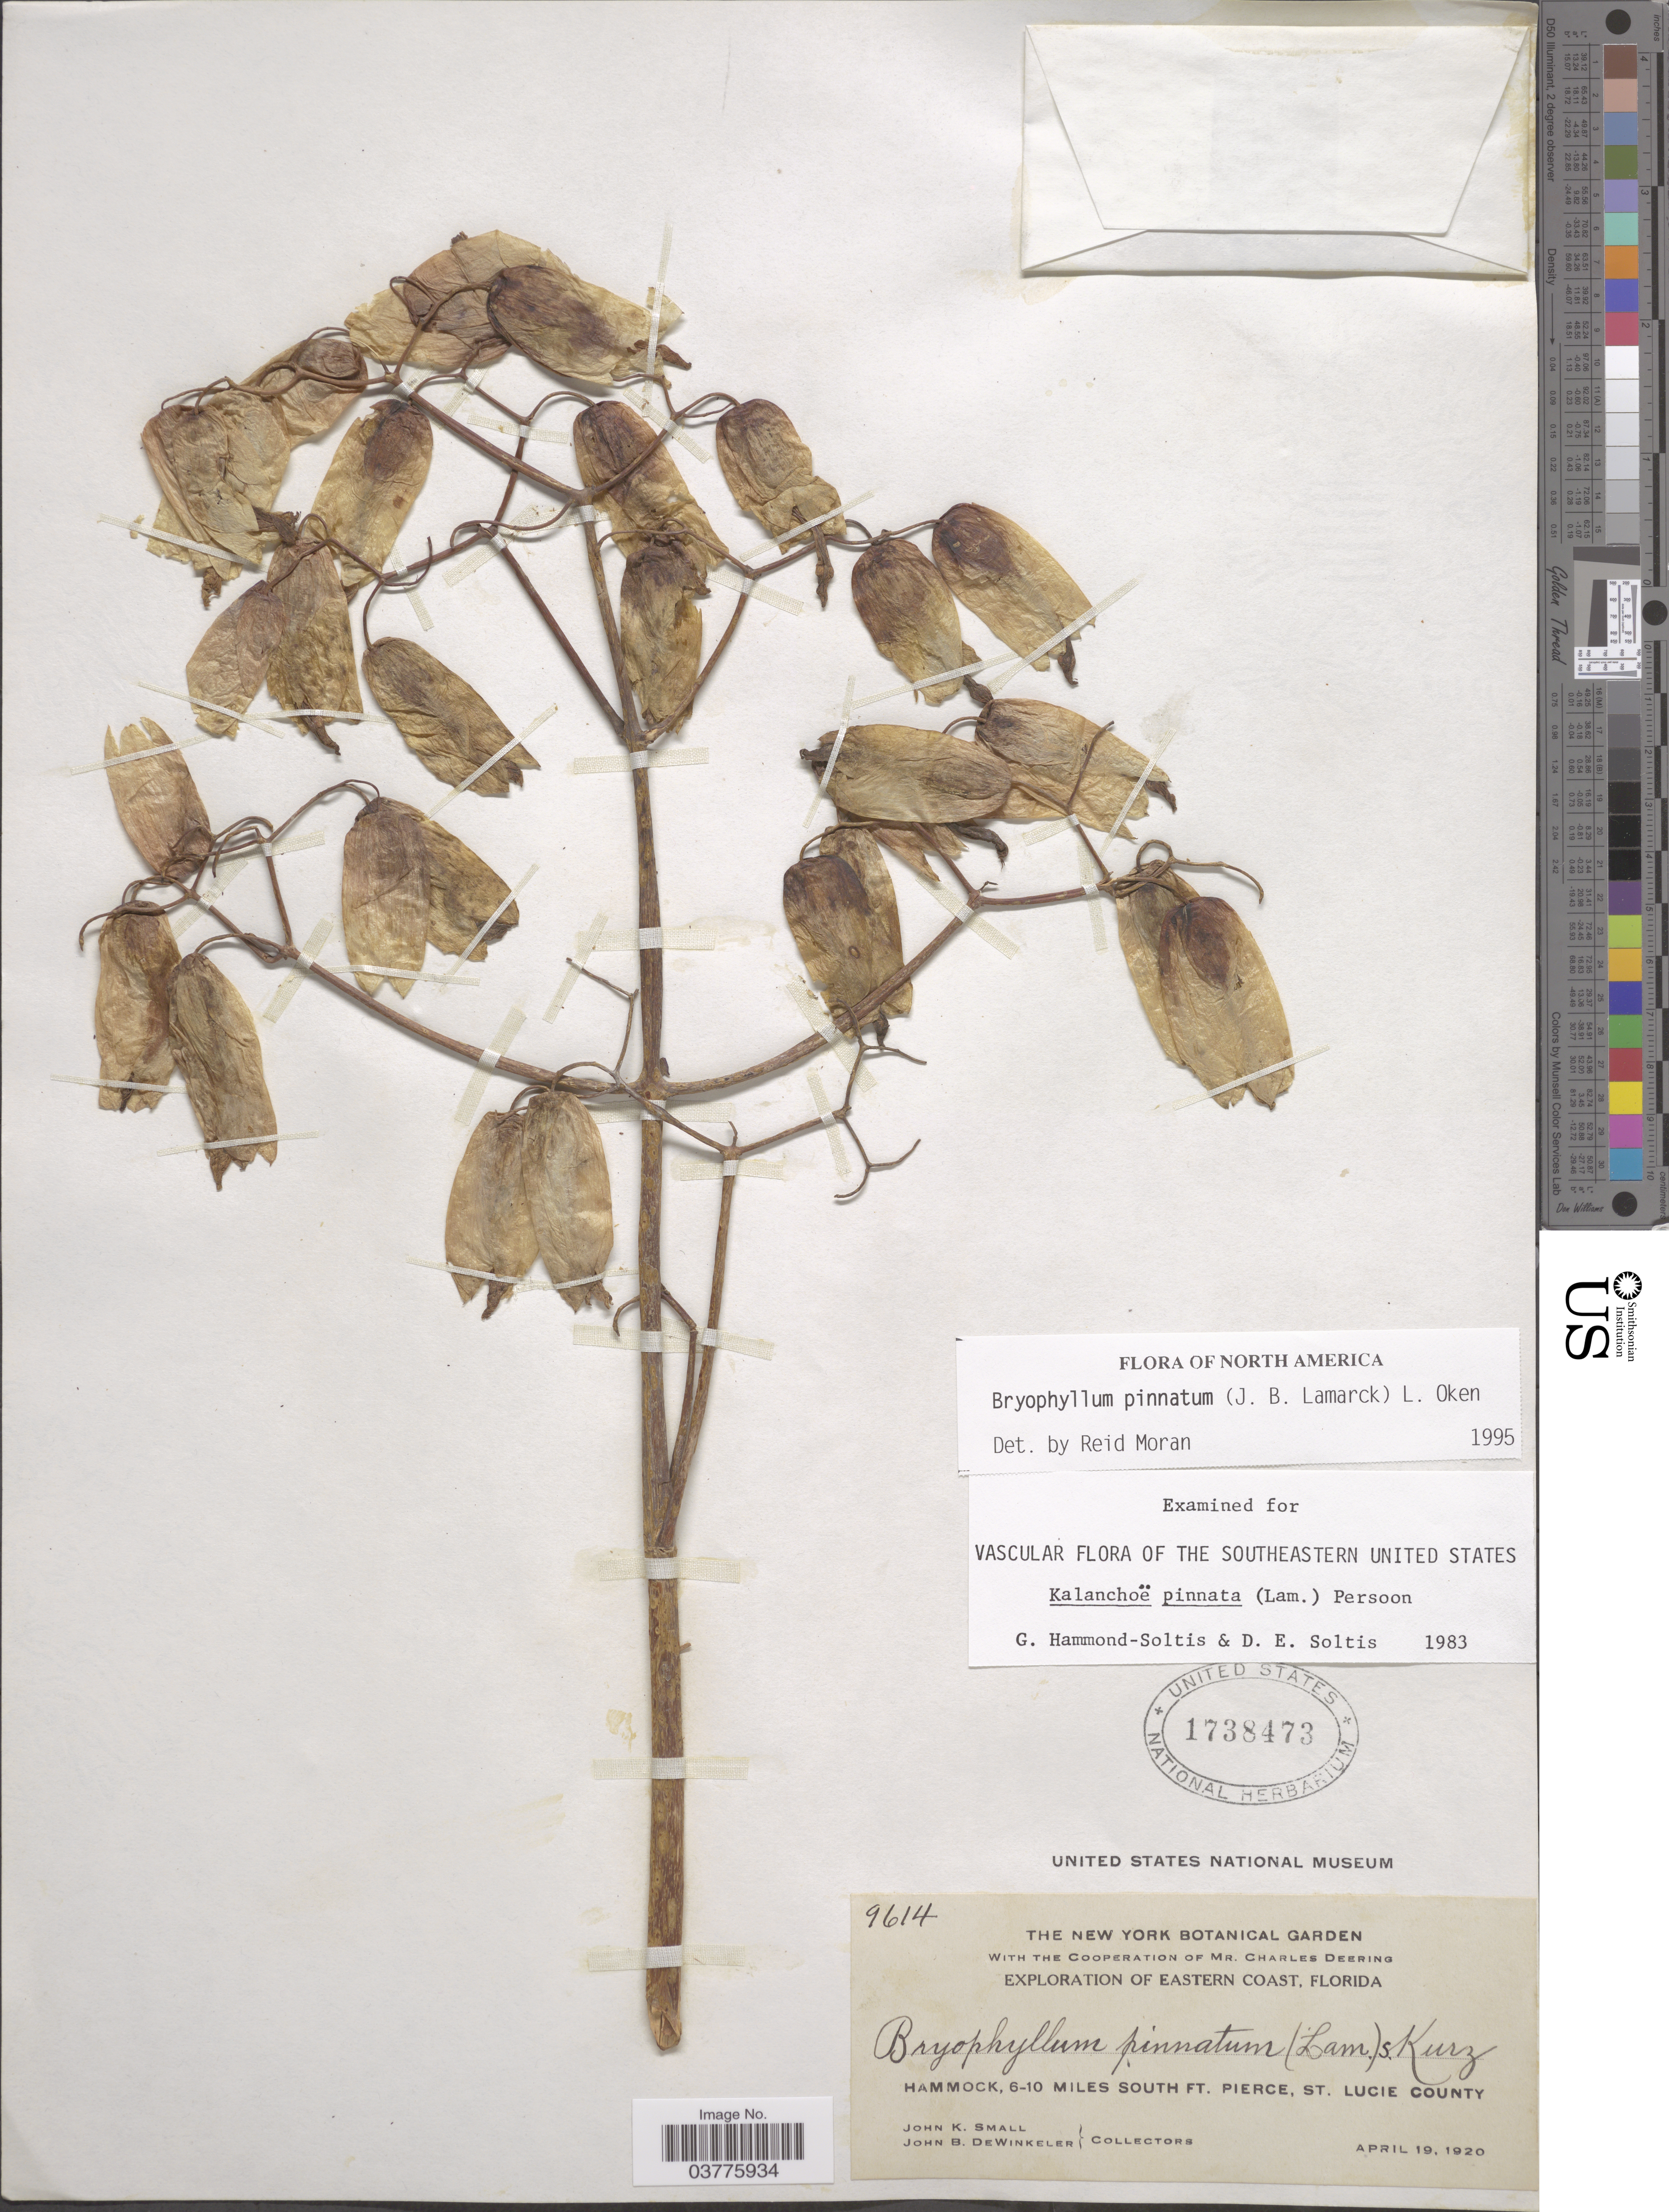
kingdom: Plantae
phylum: Tracheophyta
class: Magnoliopsida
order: Saxifragales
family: Crassulaceae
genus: Kalanchoe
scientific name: Kalanchoe pinnata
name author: (Lam.) Pers.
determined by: Strong, Mark T., (BOT), Smithsonian Institution - National Museum of Natural History (UNITED STATES)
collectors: J. K. Small & J. B. Dewinkeler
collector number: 9614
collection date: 1920-04-19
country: United States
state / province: Florida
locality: Eastern Coast. Hammock, 6-10 miles south Ft. Pierce, St. Lucie County.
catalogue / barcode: US 1738473